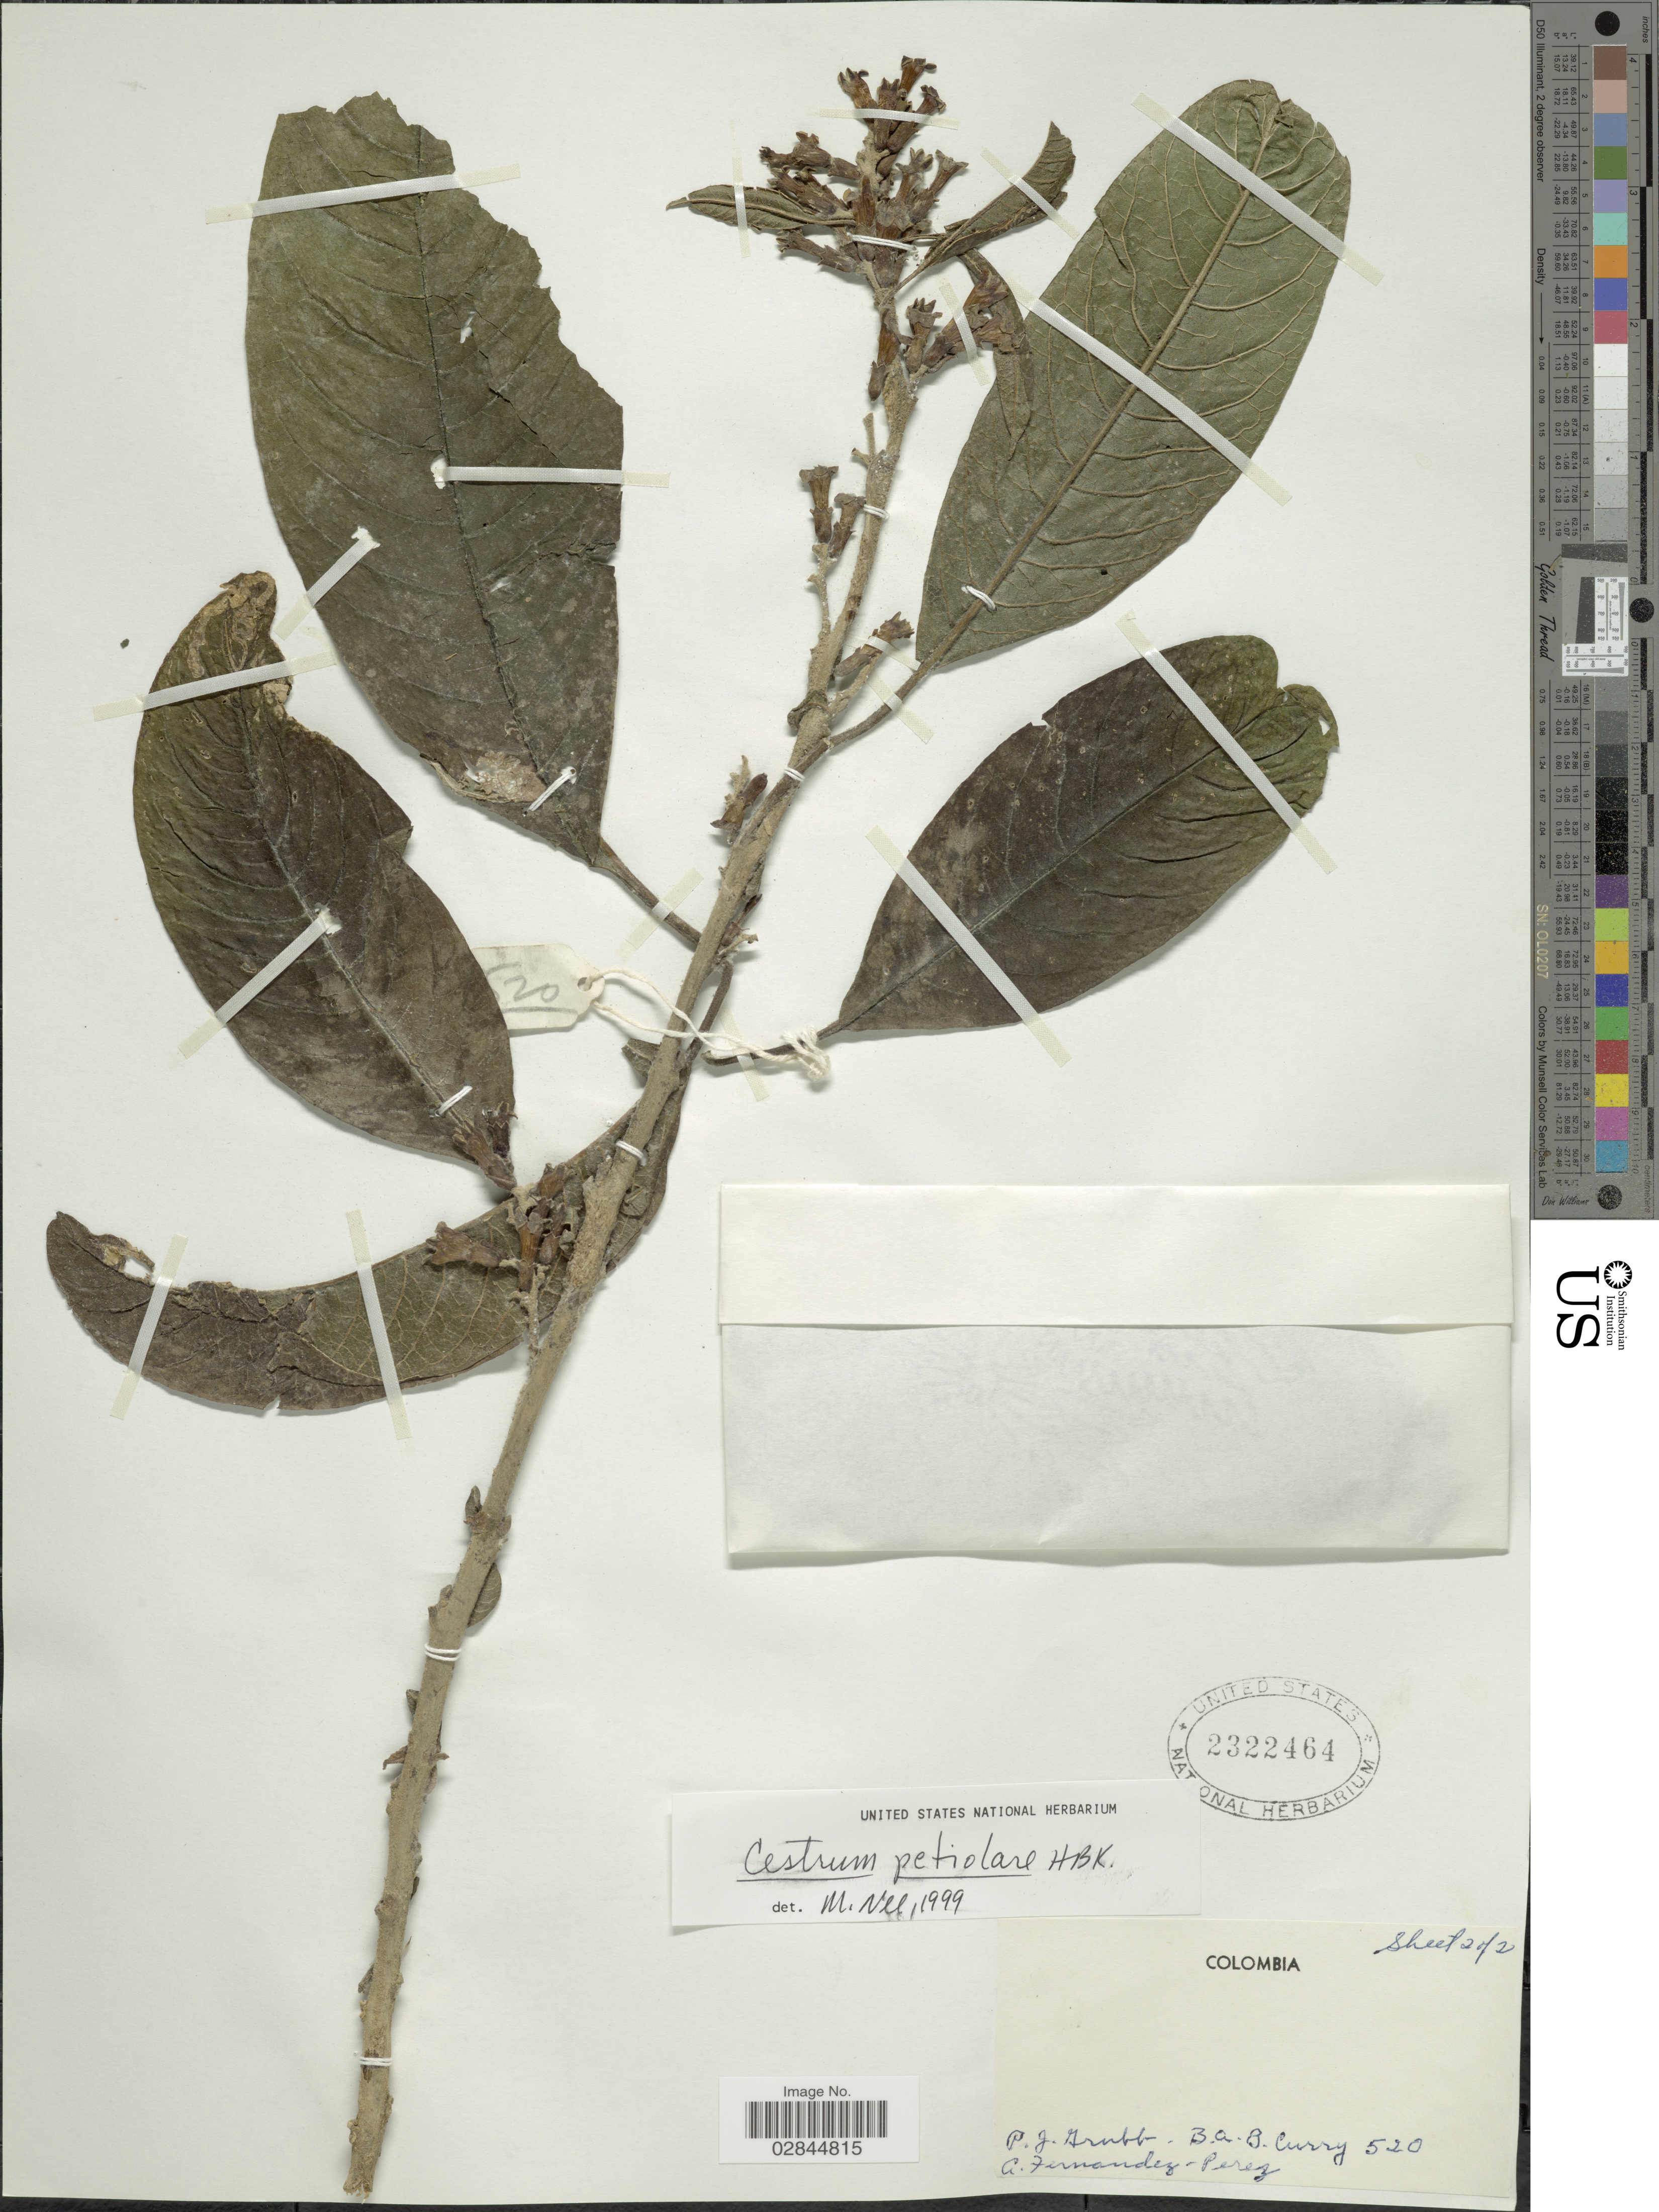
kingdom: Plantae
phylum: Tracheophyta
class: Magnoliopsida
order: Solanales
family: Solanaceae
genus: Cestrum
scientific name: Cestrum petiolare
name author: Kunth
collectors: P. J. Grubb, B. A. B. Curry & A. Fernández-Pérez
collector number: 520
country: Colombia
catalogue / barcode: US 2322464